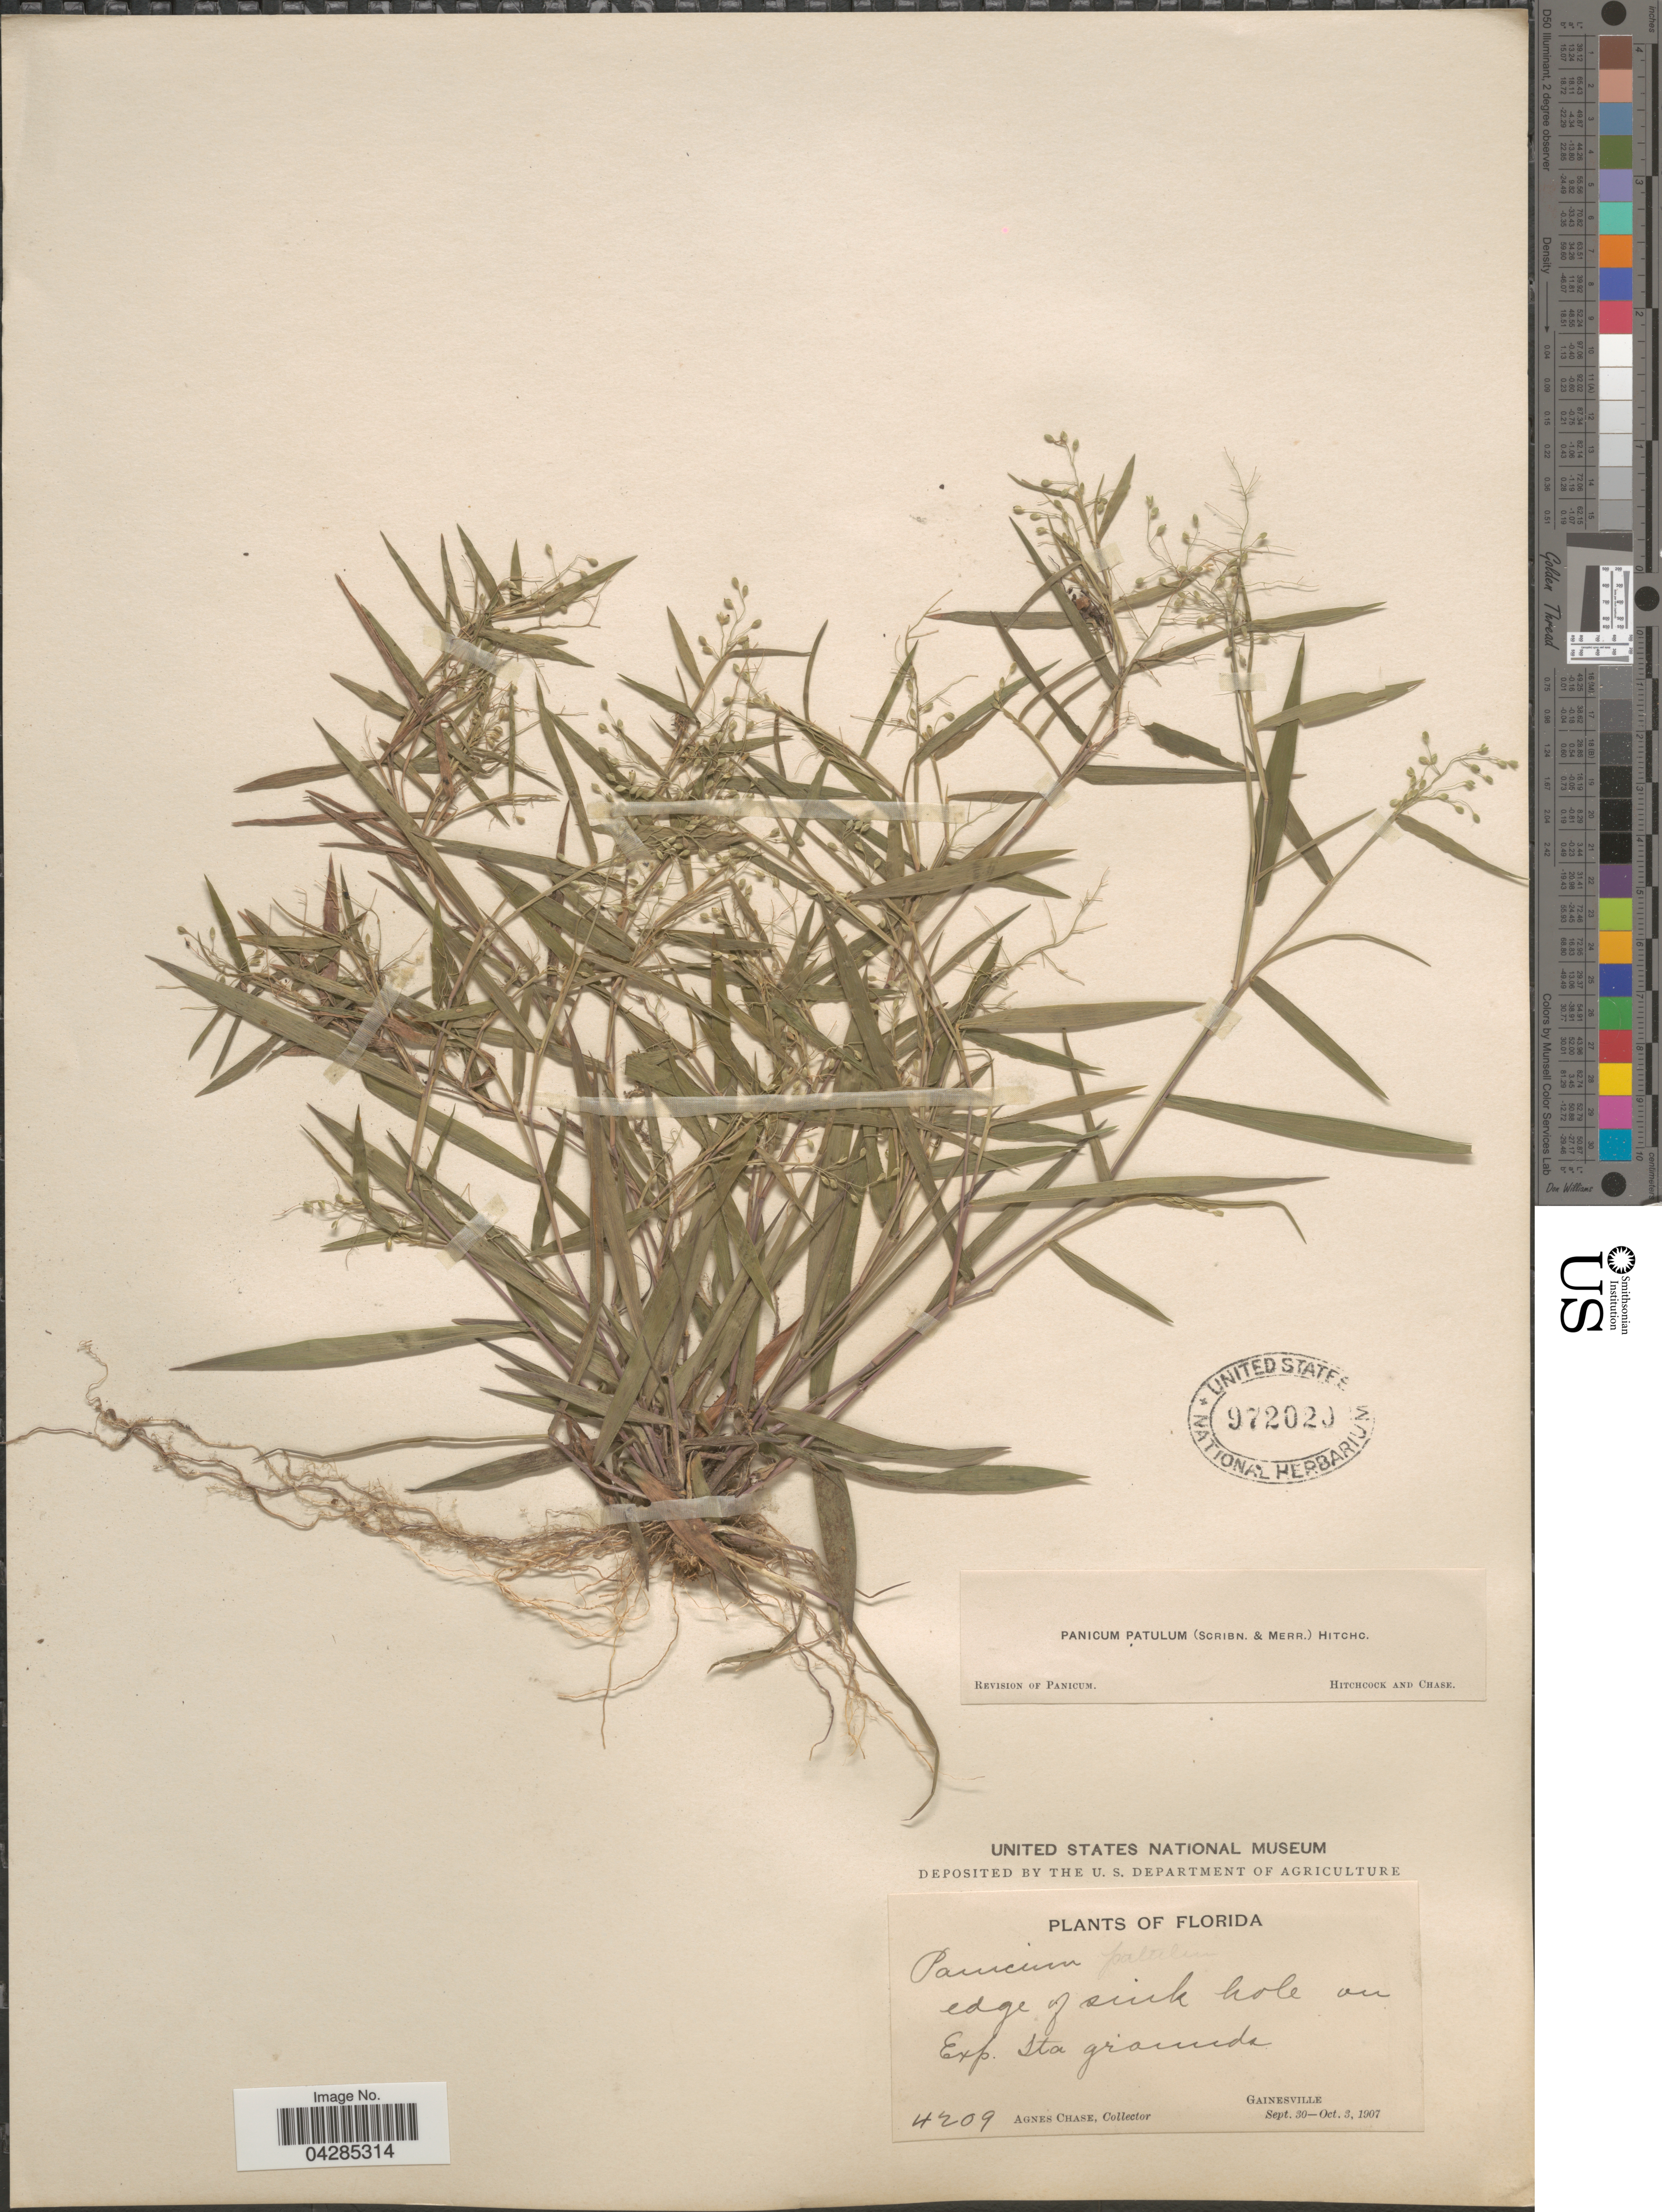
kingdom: Plantae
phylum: Tracheophyta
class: Liliopsida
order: Poales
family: Poaceae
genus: Dichanthelium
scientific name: Dichanthelium portoricense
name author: (Desv. ex Ham.) B.F. Hansen & Wunderlin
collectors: A. Chase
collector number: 4209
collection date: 1907-09-30/1907-10-03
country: United States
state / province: Florida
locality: Edge of sink hole on Exp. Sta grounds. Gainesville.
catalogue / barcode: US 972020